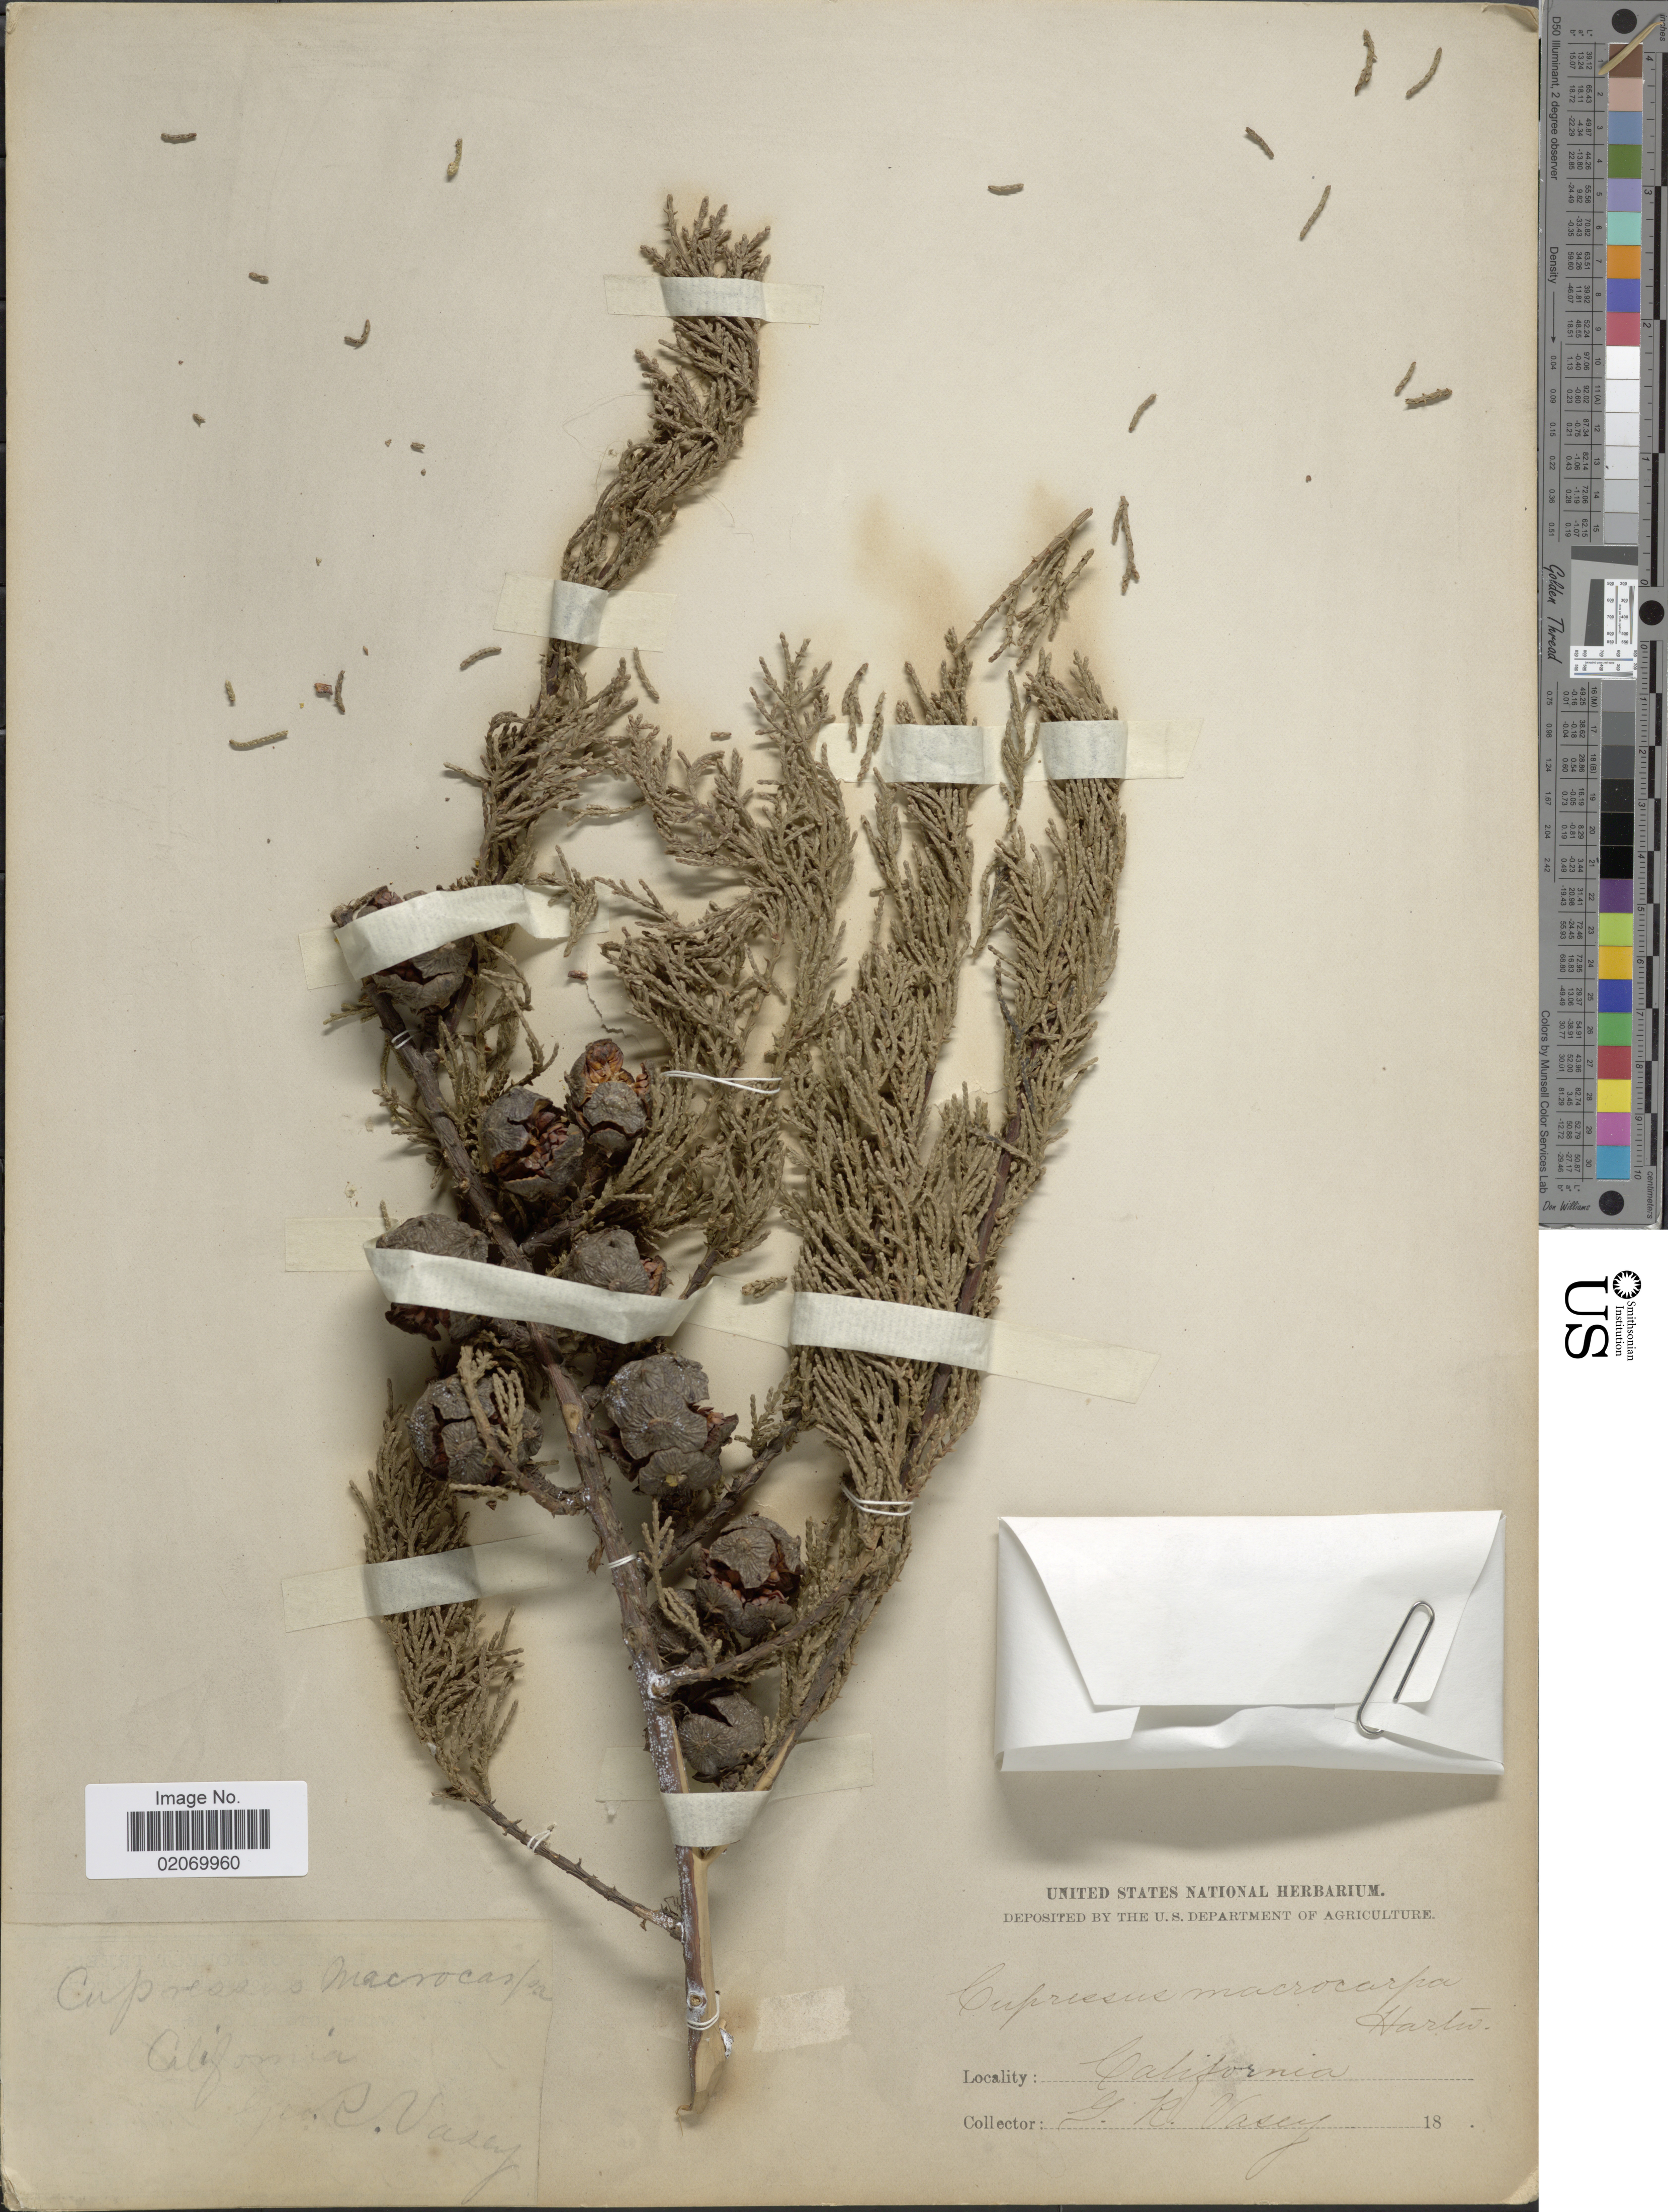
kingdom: Plantae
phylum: Tracheophyta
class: Pinopsida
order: Pinales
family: Cupressaceae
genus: Hesperocyparis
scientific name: Hesperocyparis macrocarpa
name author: (Hartw. ex Gordon) Bartel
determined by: (US) Smithsonian Institution - National Museum of Natural History - Department of Botany (UNITED STATES)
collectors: G. R. Vasey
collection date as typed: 18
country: United States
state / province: California